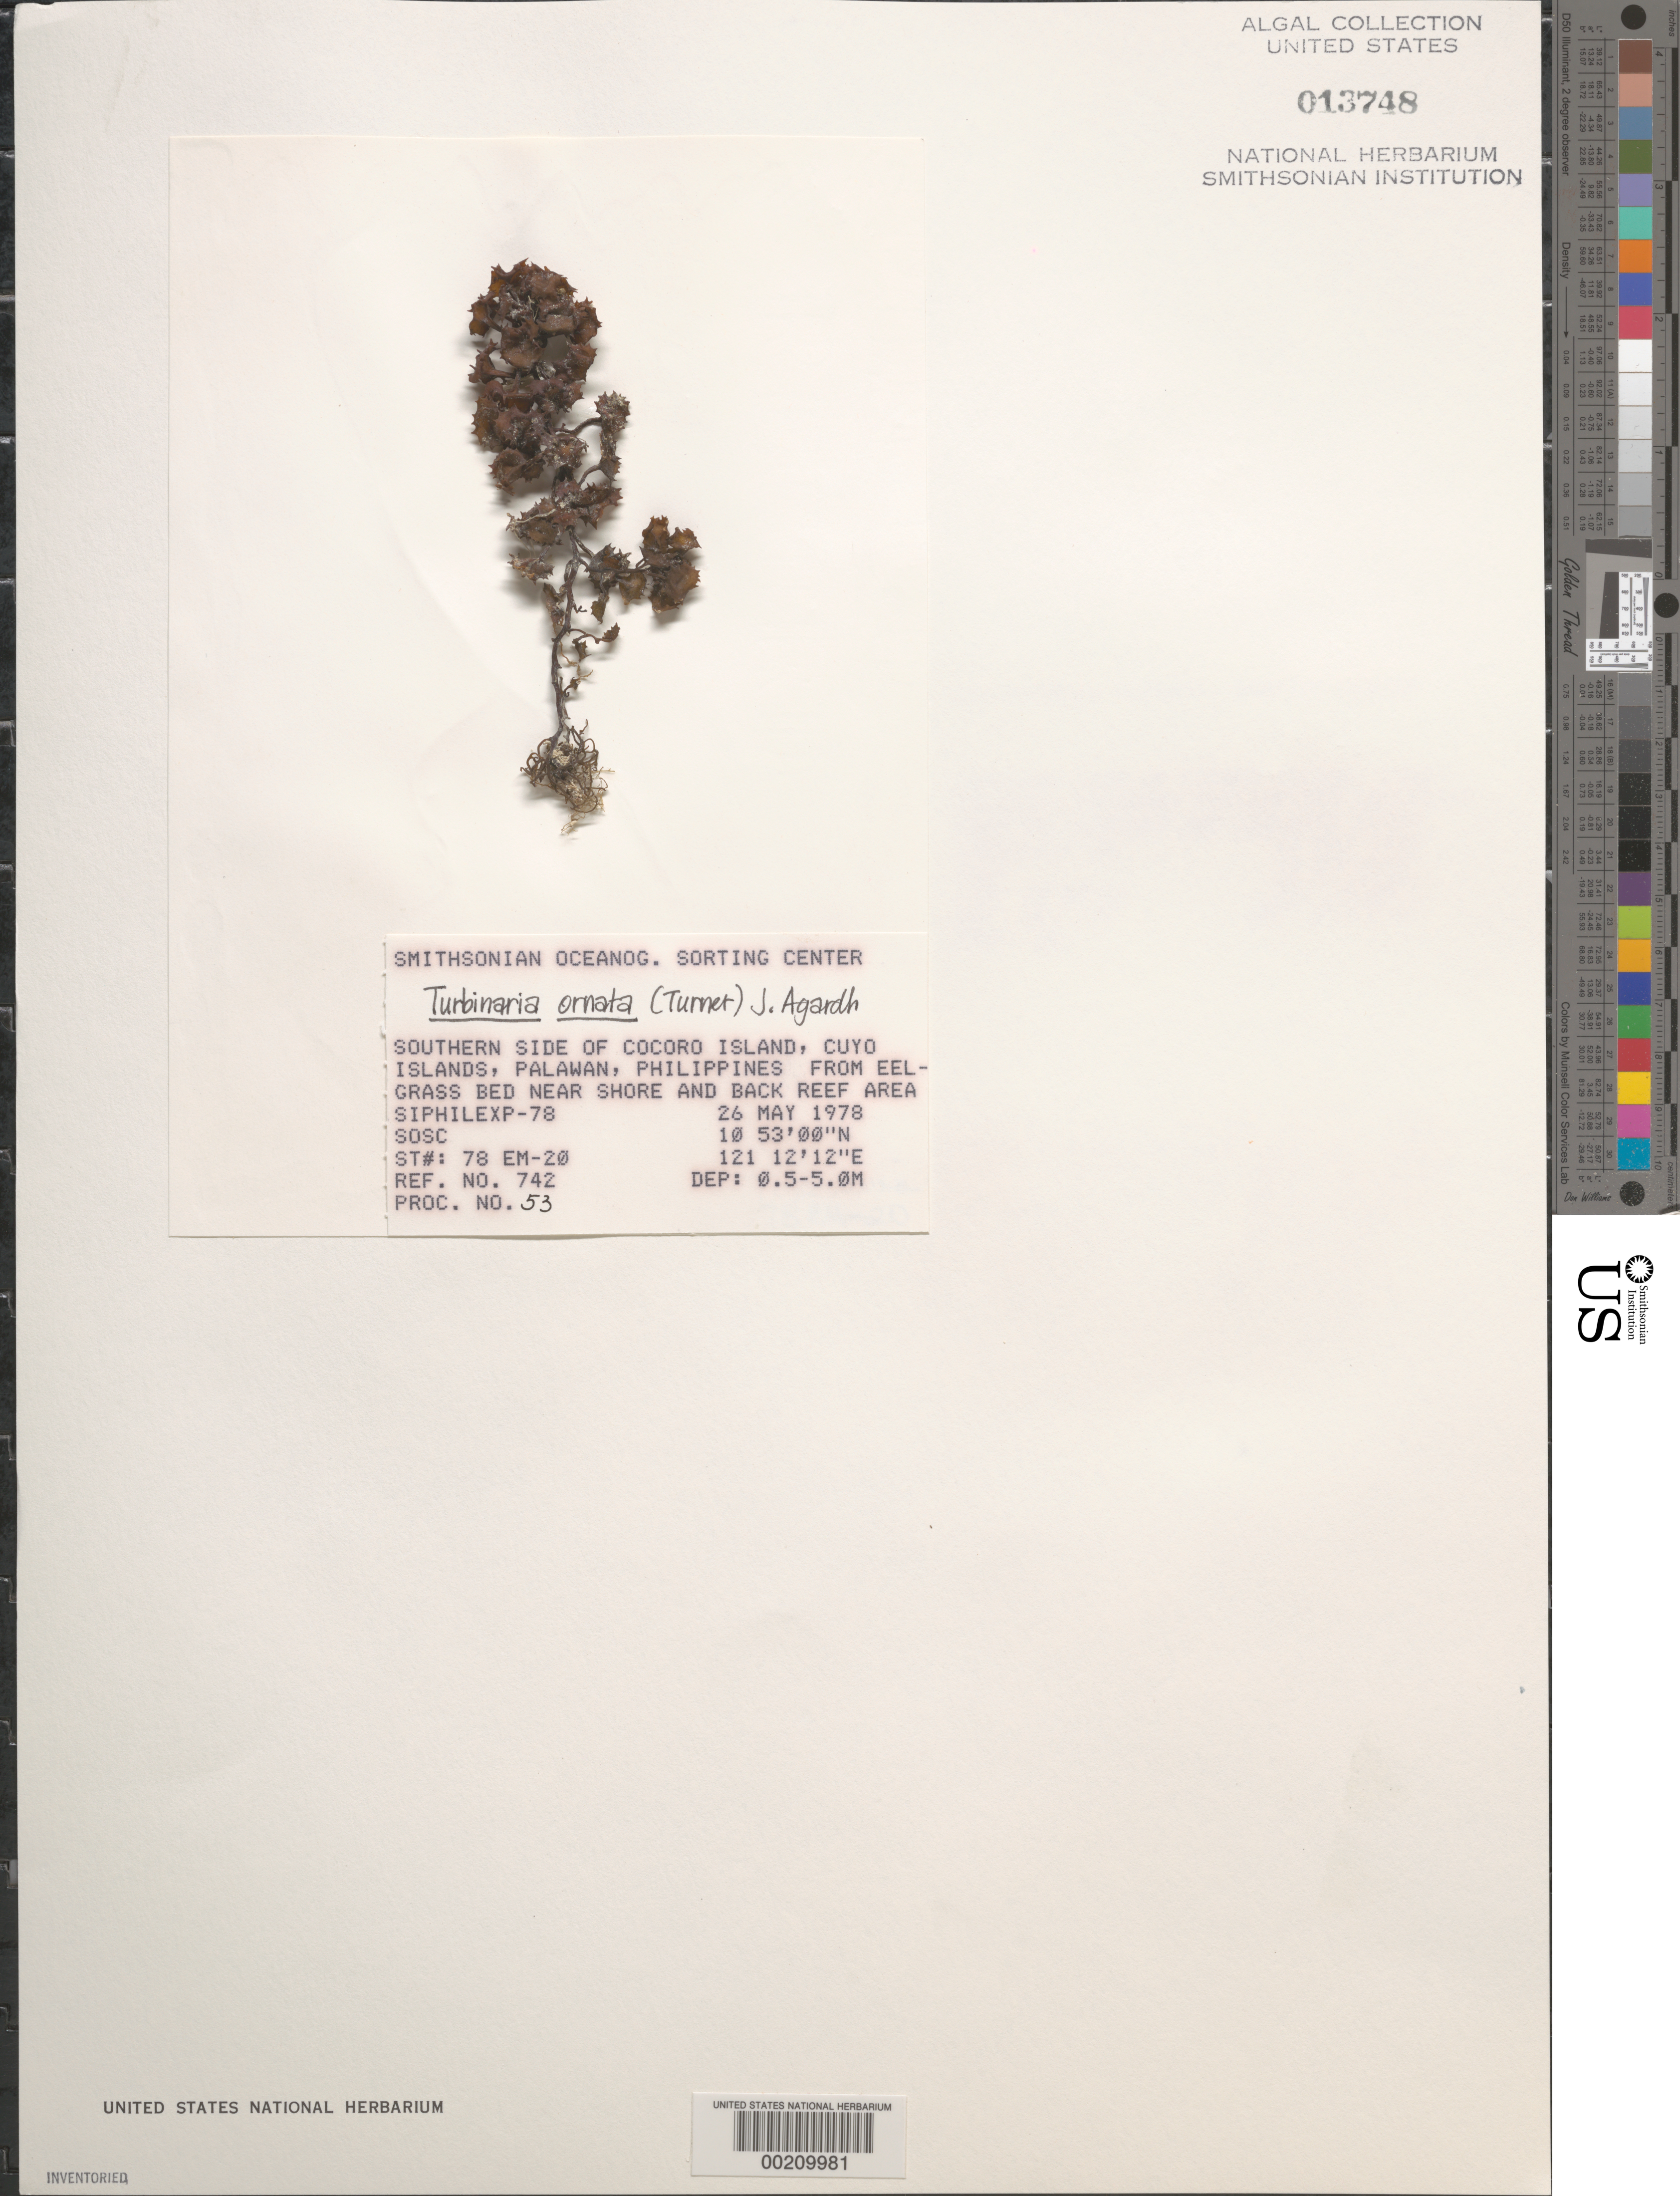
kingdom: Chromista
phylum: Ochrophyta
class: Phaeophyceae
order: Fucales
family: Sargassaceae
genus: Turbinaria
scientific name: Turbinaria ornata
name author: (Turner) J. Agardh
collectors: SOSC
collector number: Station 78 Em-20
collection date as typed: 26 May 1978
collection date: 1978-05-26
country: Philippines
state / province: Mimaropa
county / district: Palawan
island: Cocoro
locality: Southern side of island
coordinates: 10 53' 00" N, 121 12' 12" E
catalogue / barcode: US 13748